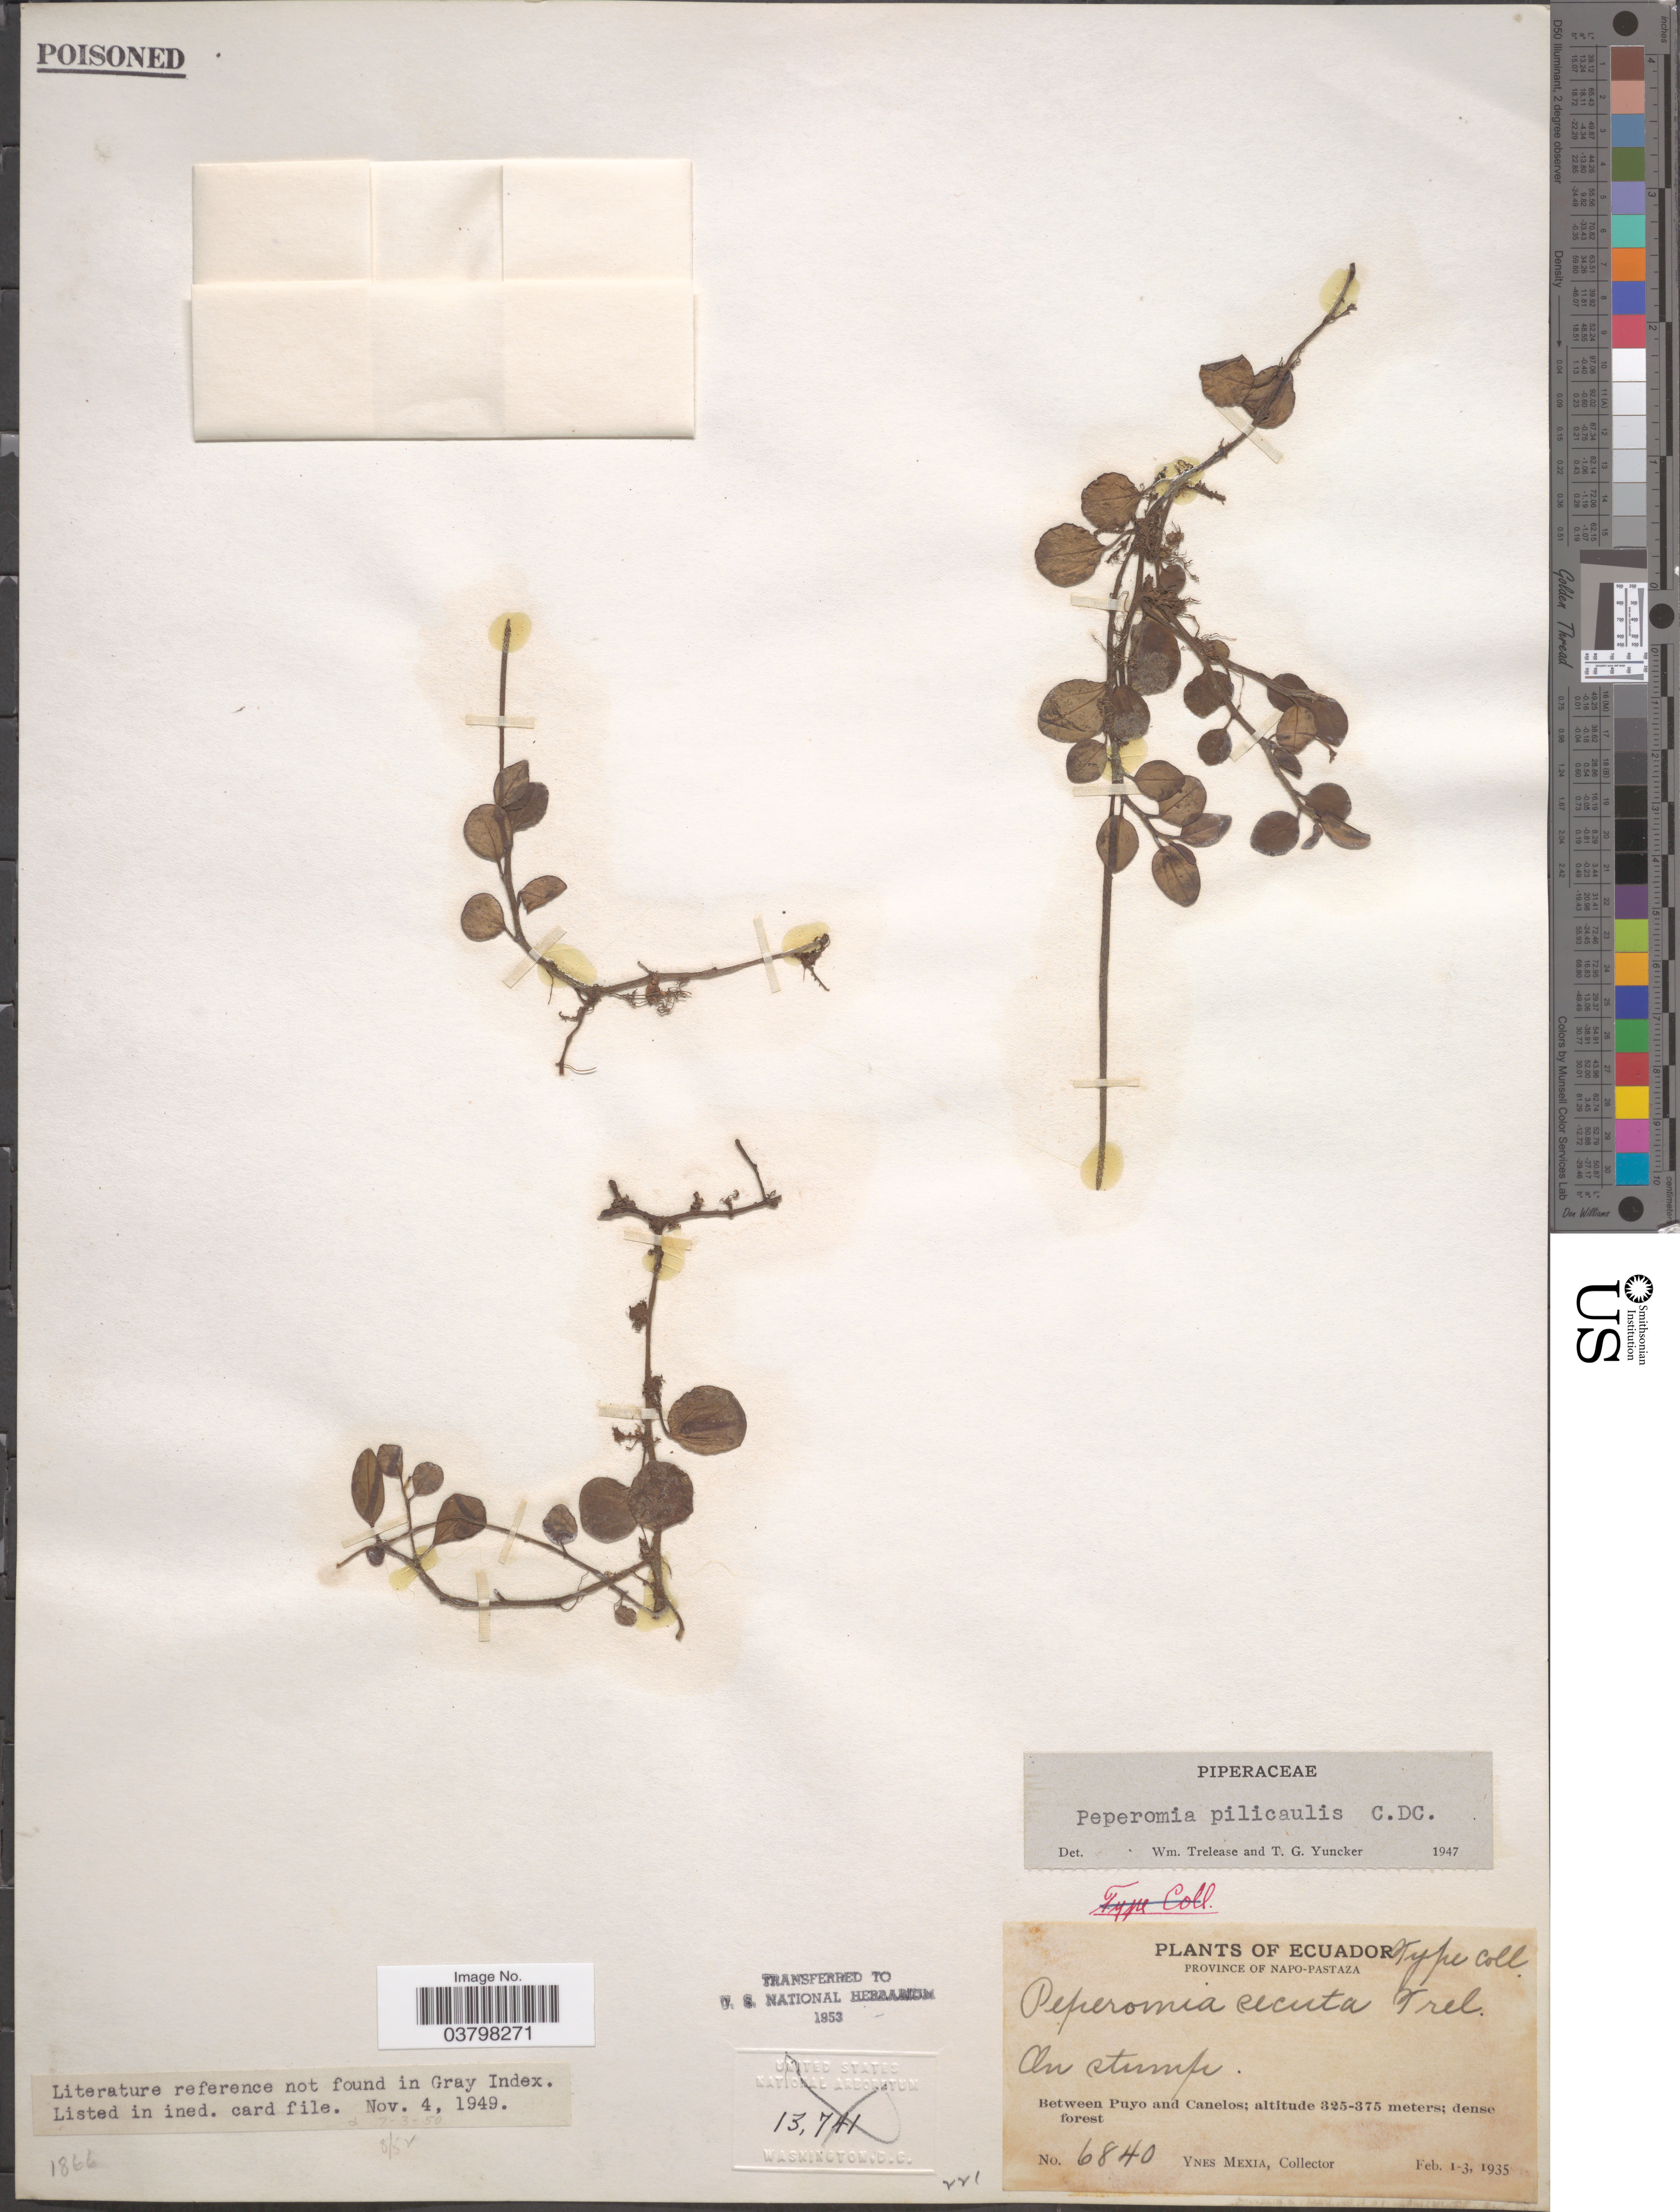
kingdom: Plantae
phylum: Tracheophyta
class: Magnoliopsida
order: Piperales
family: Piperaceae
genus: Peperomia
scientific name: Peperomia pilicaulis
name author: C. DC.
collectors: Y. Mexia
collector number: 6840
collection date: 1935-02-01/1935-02-03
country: Ecuador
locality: Province Napo-Pastaza. Between Puyo and Canelos.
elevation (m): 325